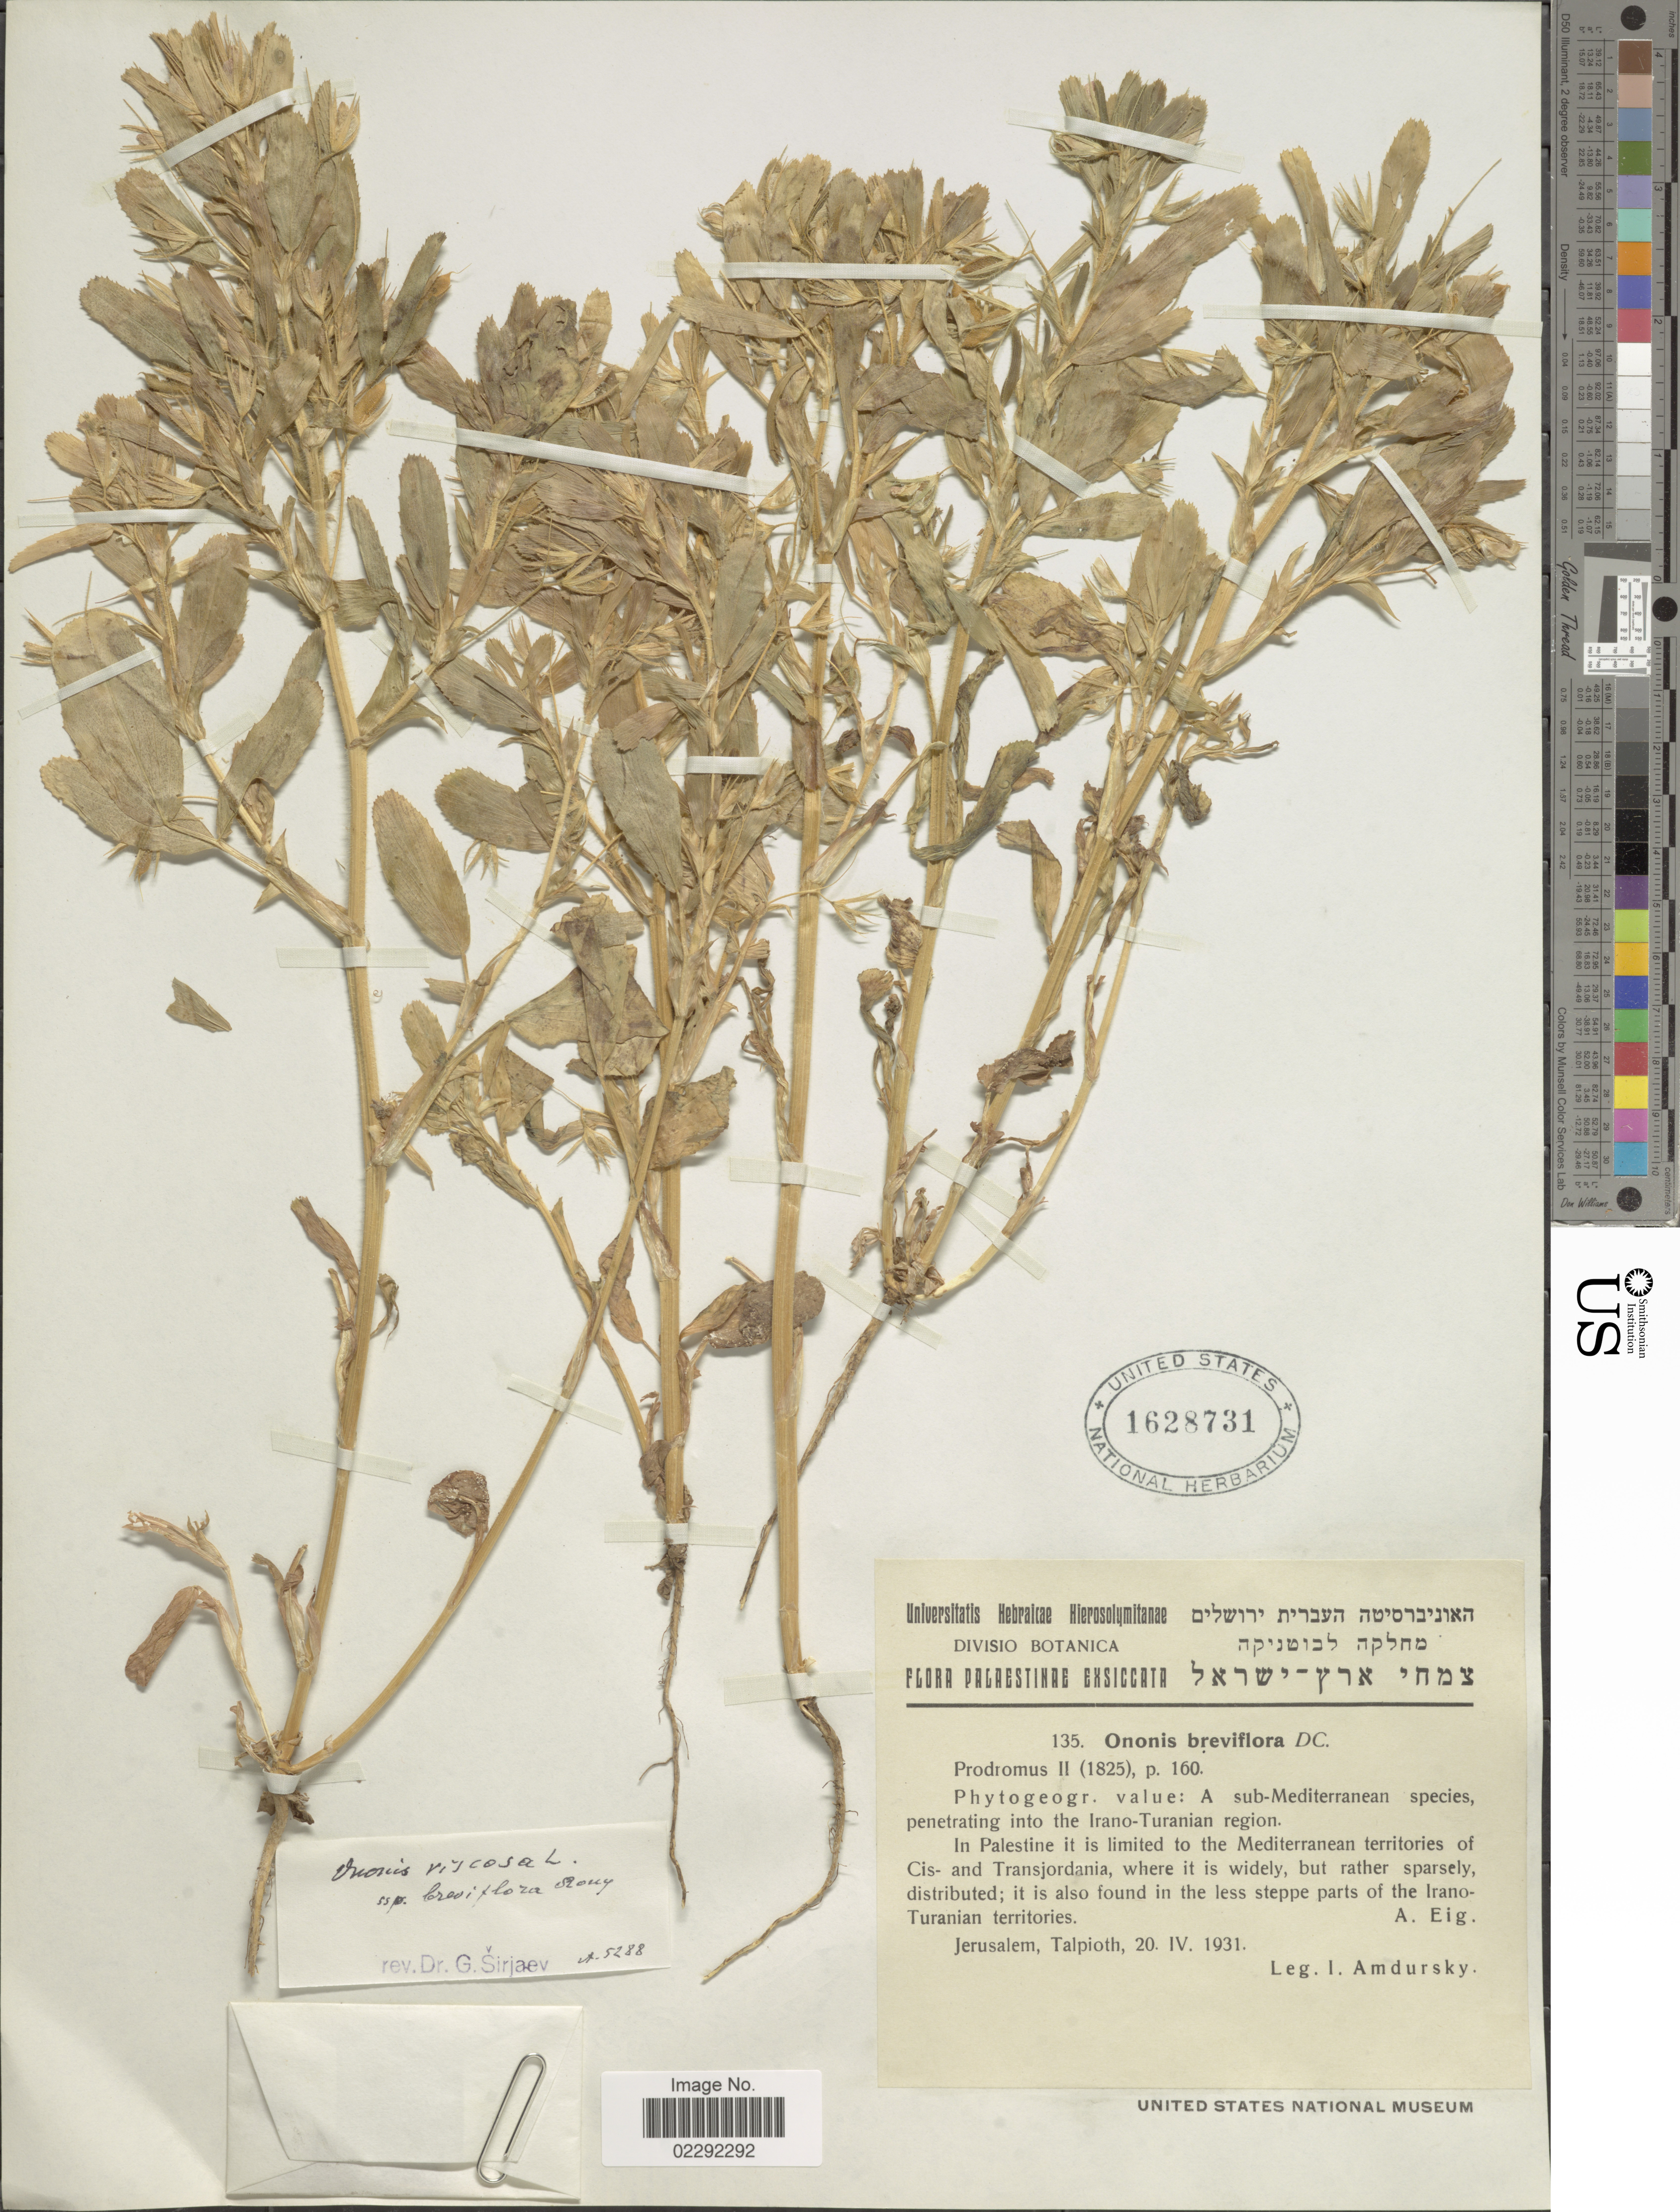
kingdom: Plantae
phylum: Tracheophyta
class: Magnoliopsida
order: Fabales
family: Fabaceae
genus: Ononis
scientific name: Ononis viscosa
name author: L.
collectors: I. Amdursky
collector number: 135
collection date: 1931-04-20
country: Israel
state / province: Jerusalem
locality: Talpioth. Palaestinae Exsiccata.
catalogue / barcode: US 1628731